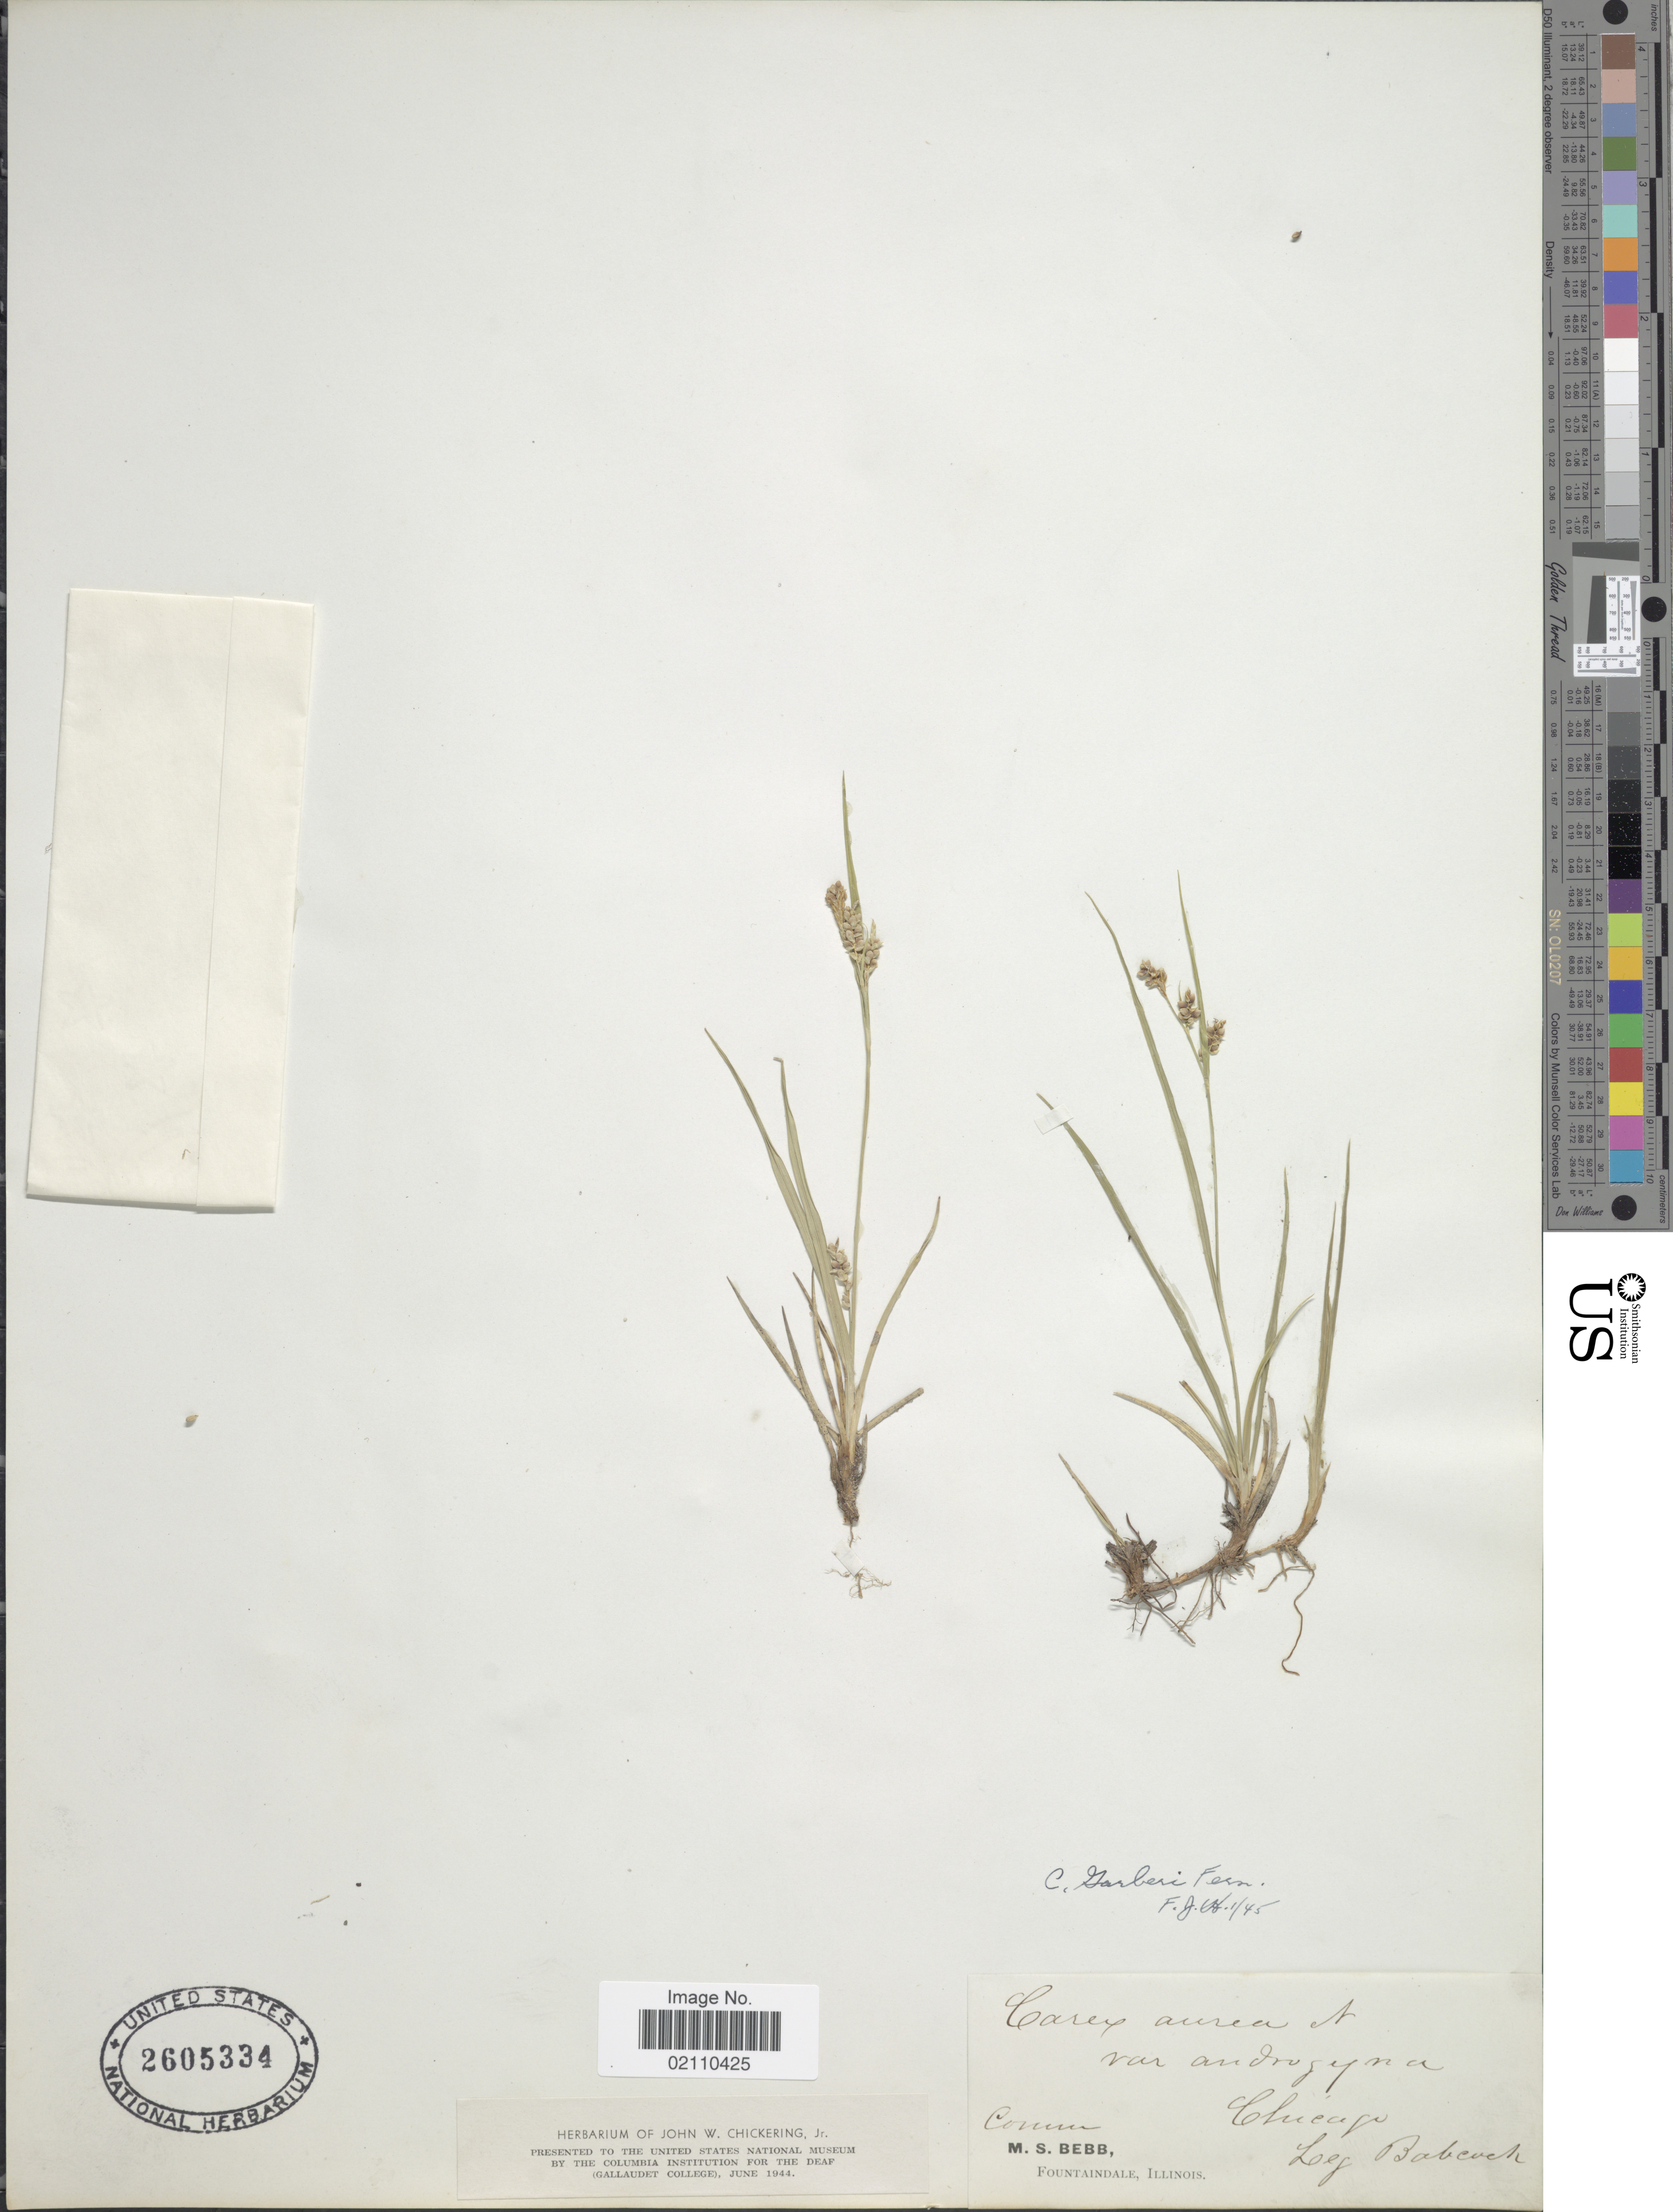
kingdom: Plantae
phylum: Tracheophyta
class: Liliopsida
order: Poales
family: Cyperaceae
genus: Carex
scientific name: Carex garberi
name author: Fernald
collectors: Babcock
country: United States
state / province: Illinois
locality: Chicago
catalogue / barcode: US 2605334